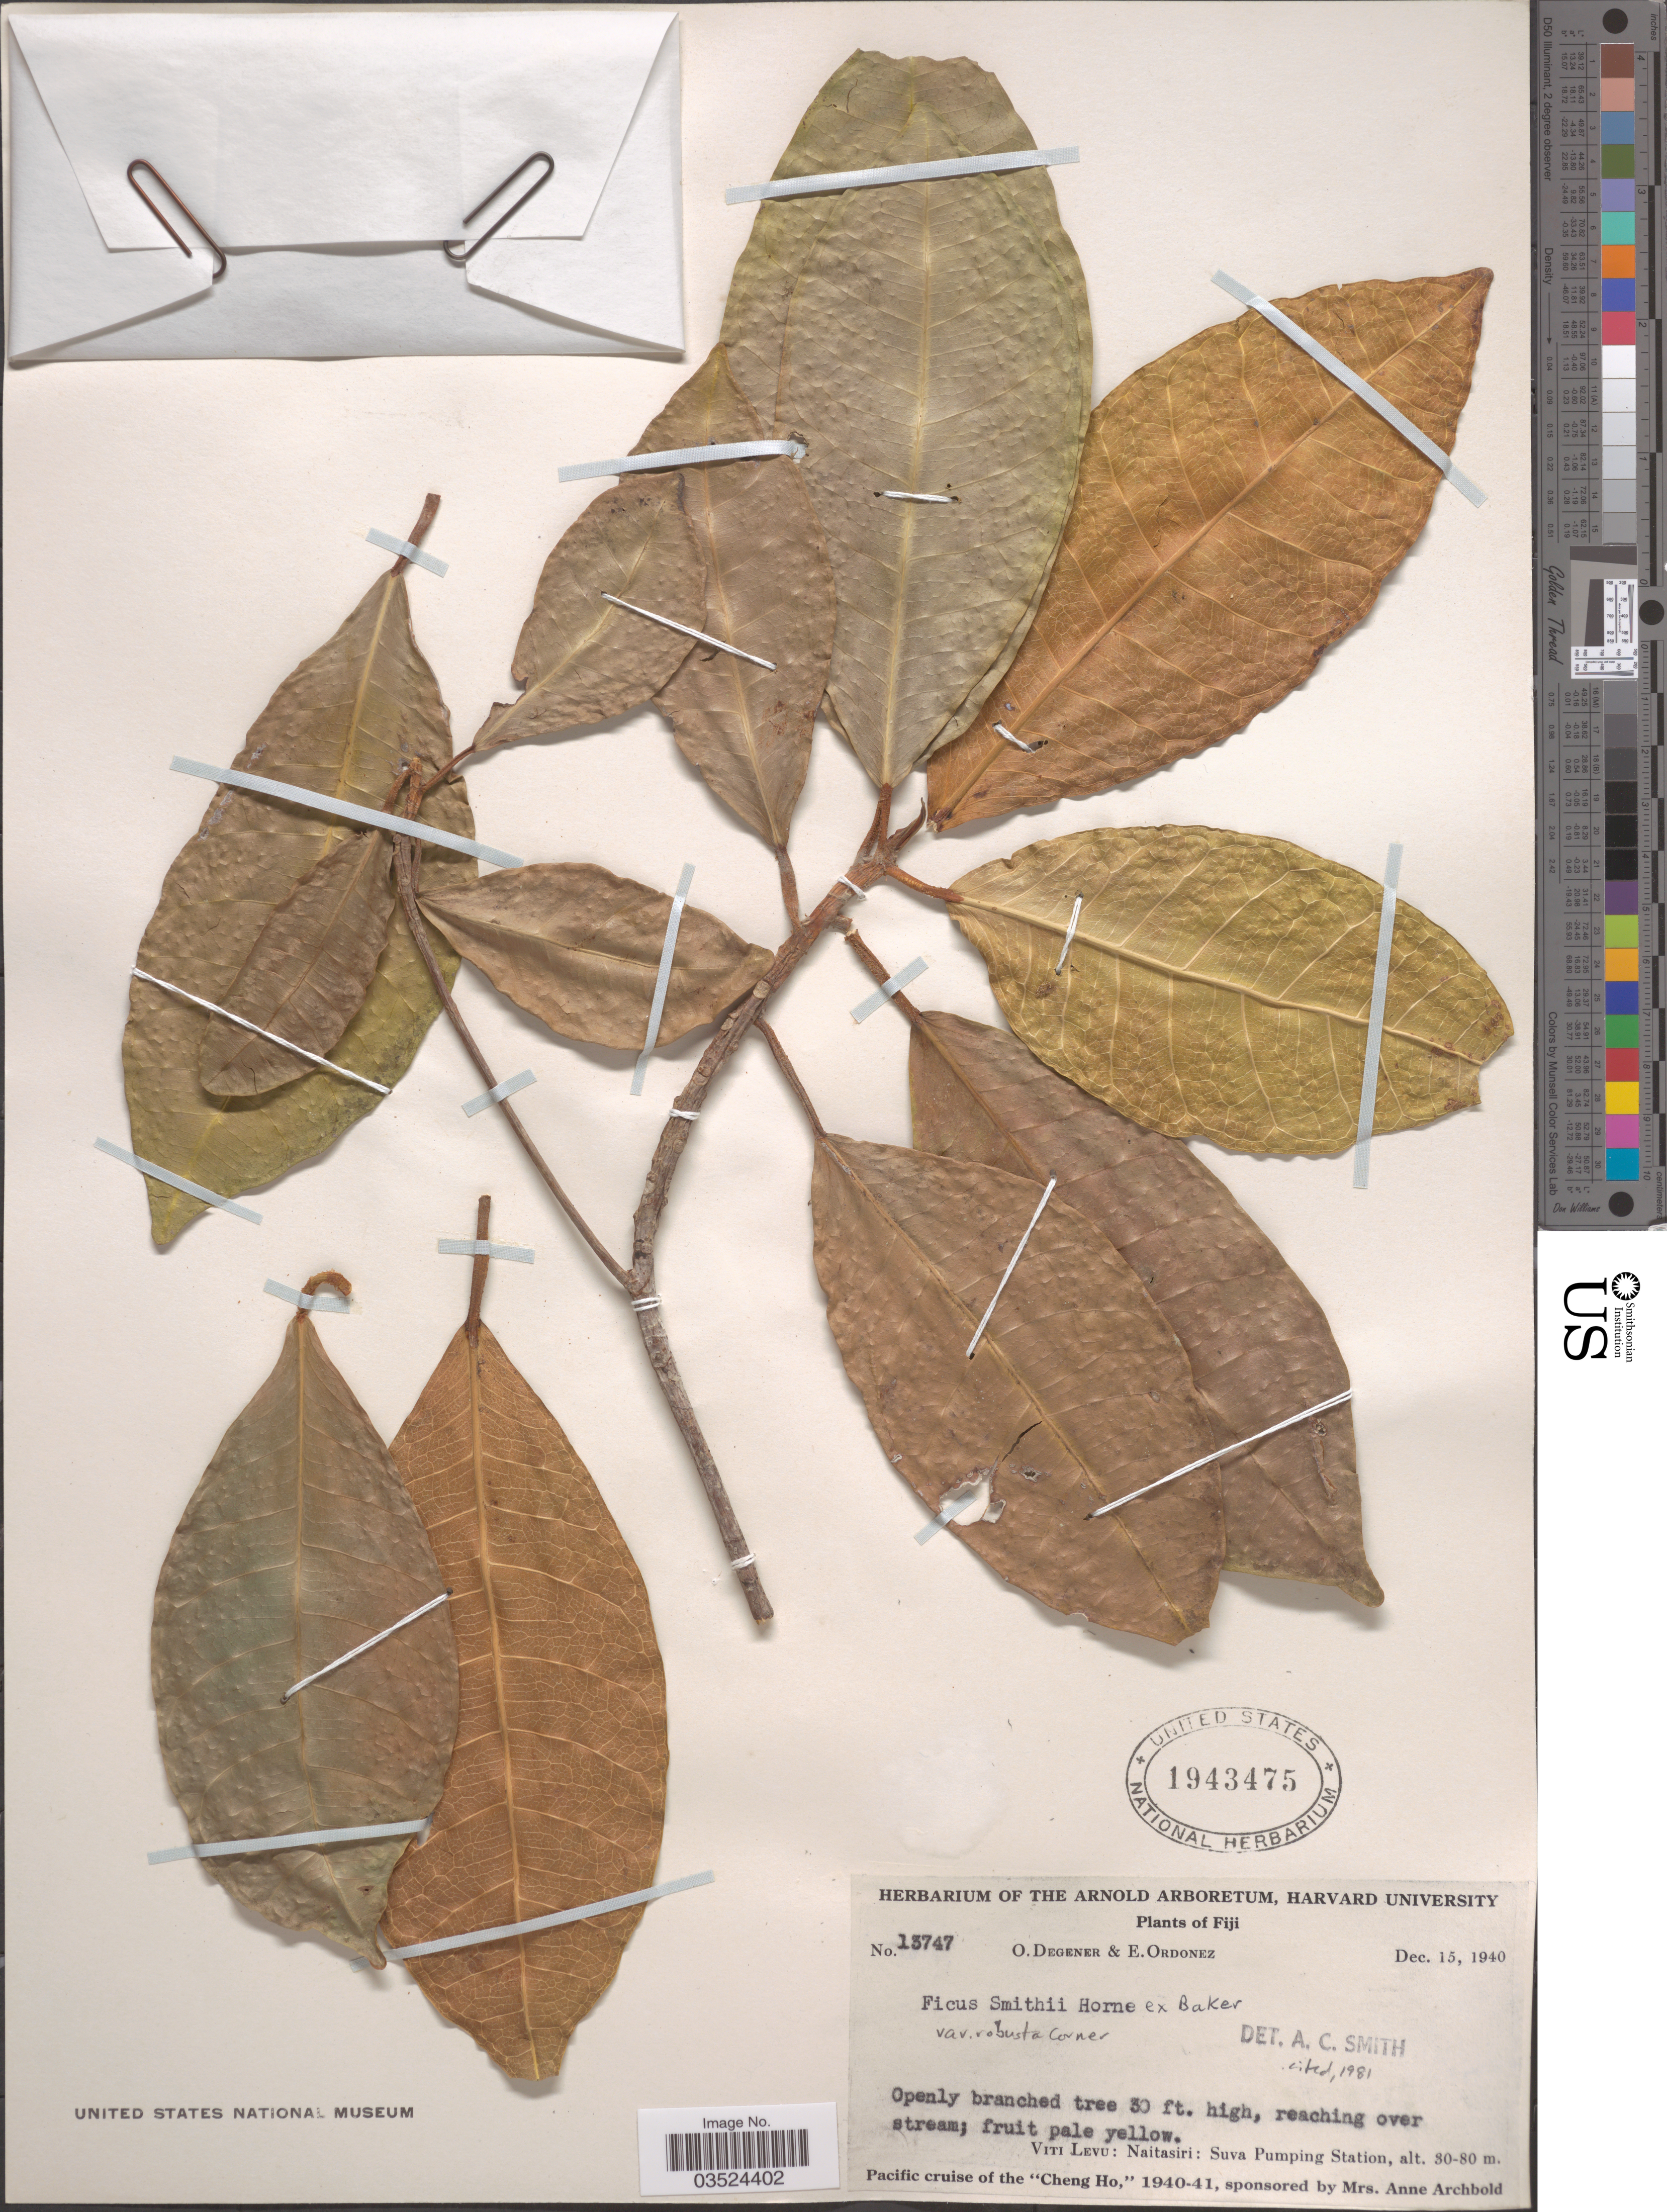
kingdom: Plantae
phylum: Tracheophyta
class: Magnoliopsida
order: Rosales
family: Moraceae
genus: Ficus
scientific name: Ficus smithii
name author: Horne ex Baker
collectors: O. Degener & E. Ordonez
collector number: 13747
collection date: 1940-12-15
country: Fiji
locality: Viti Levu: Naitasiri: Suva Pumping Station.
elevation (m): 30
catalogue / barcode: US 1943475